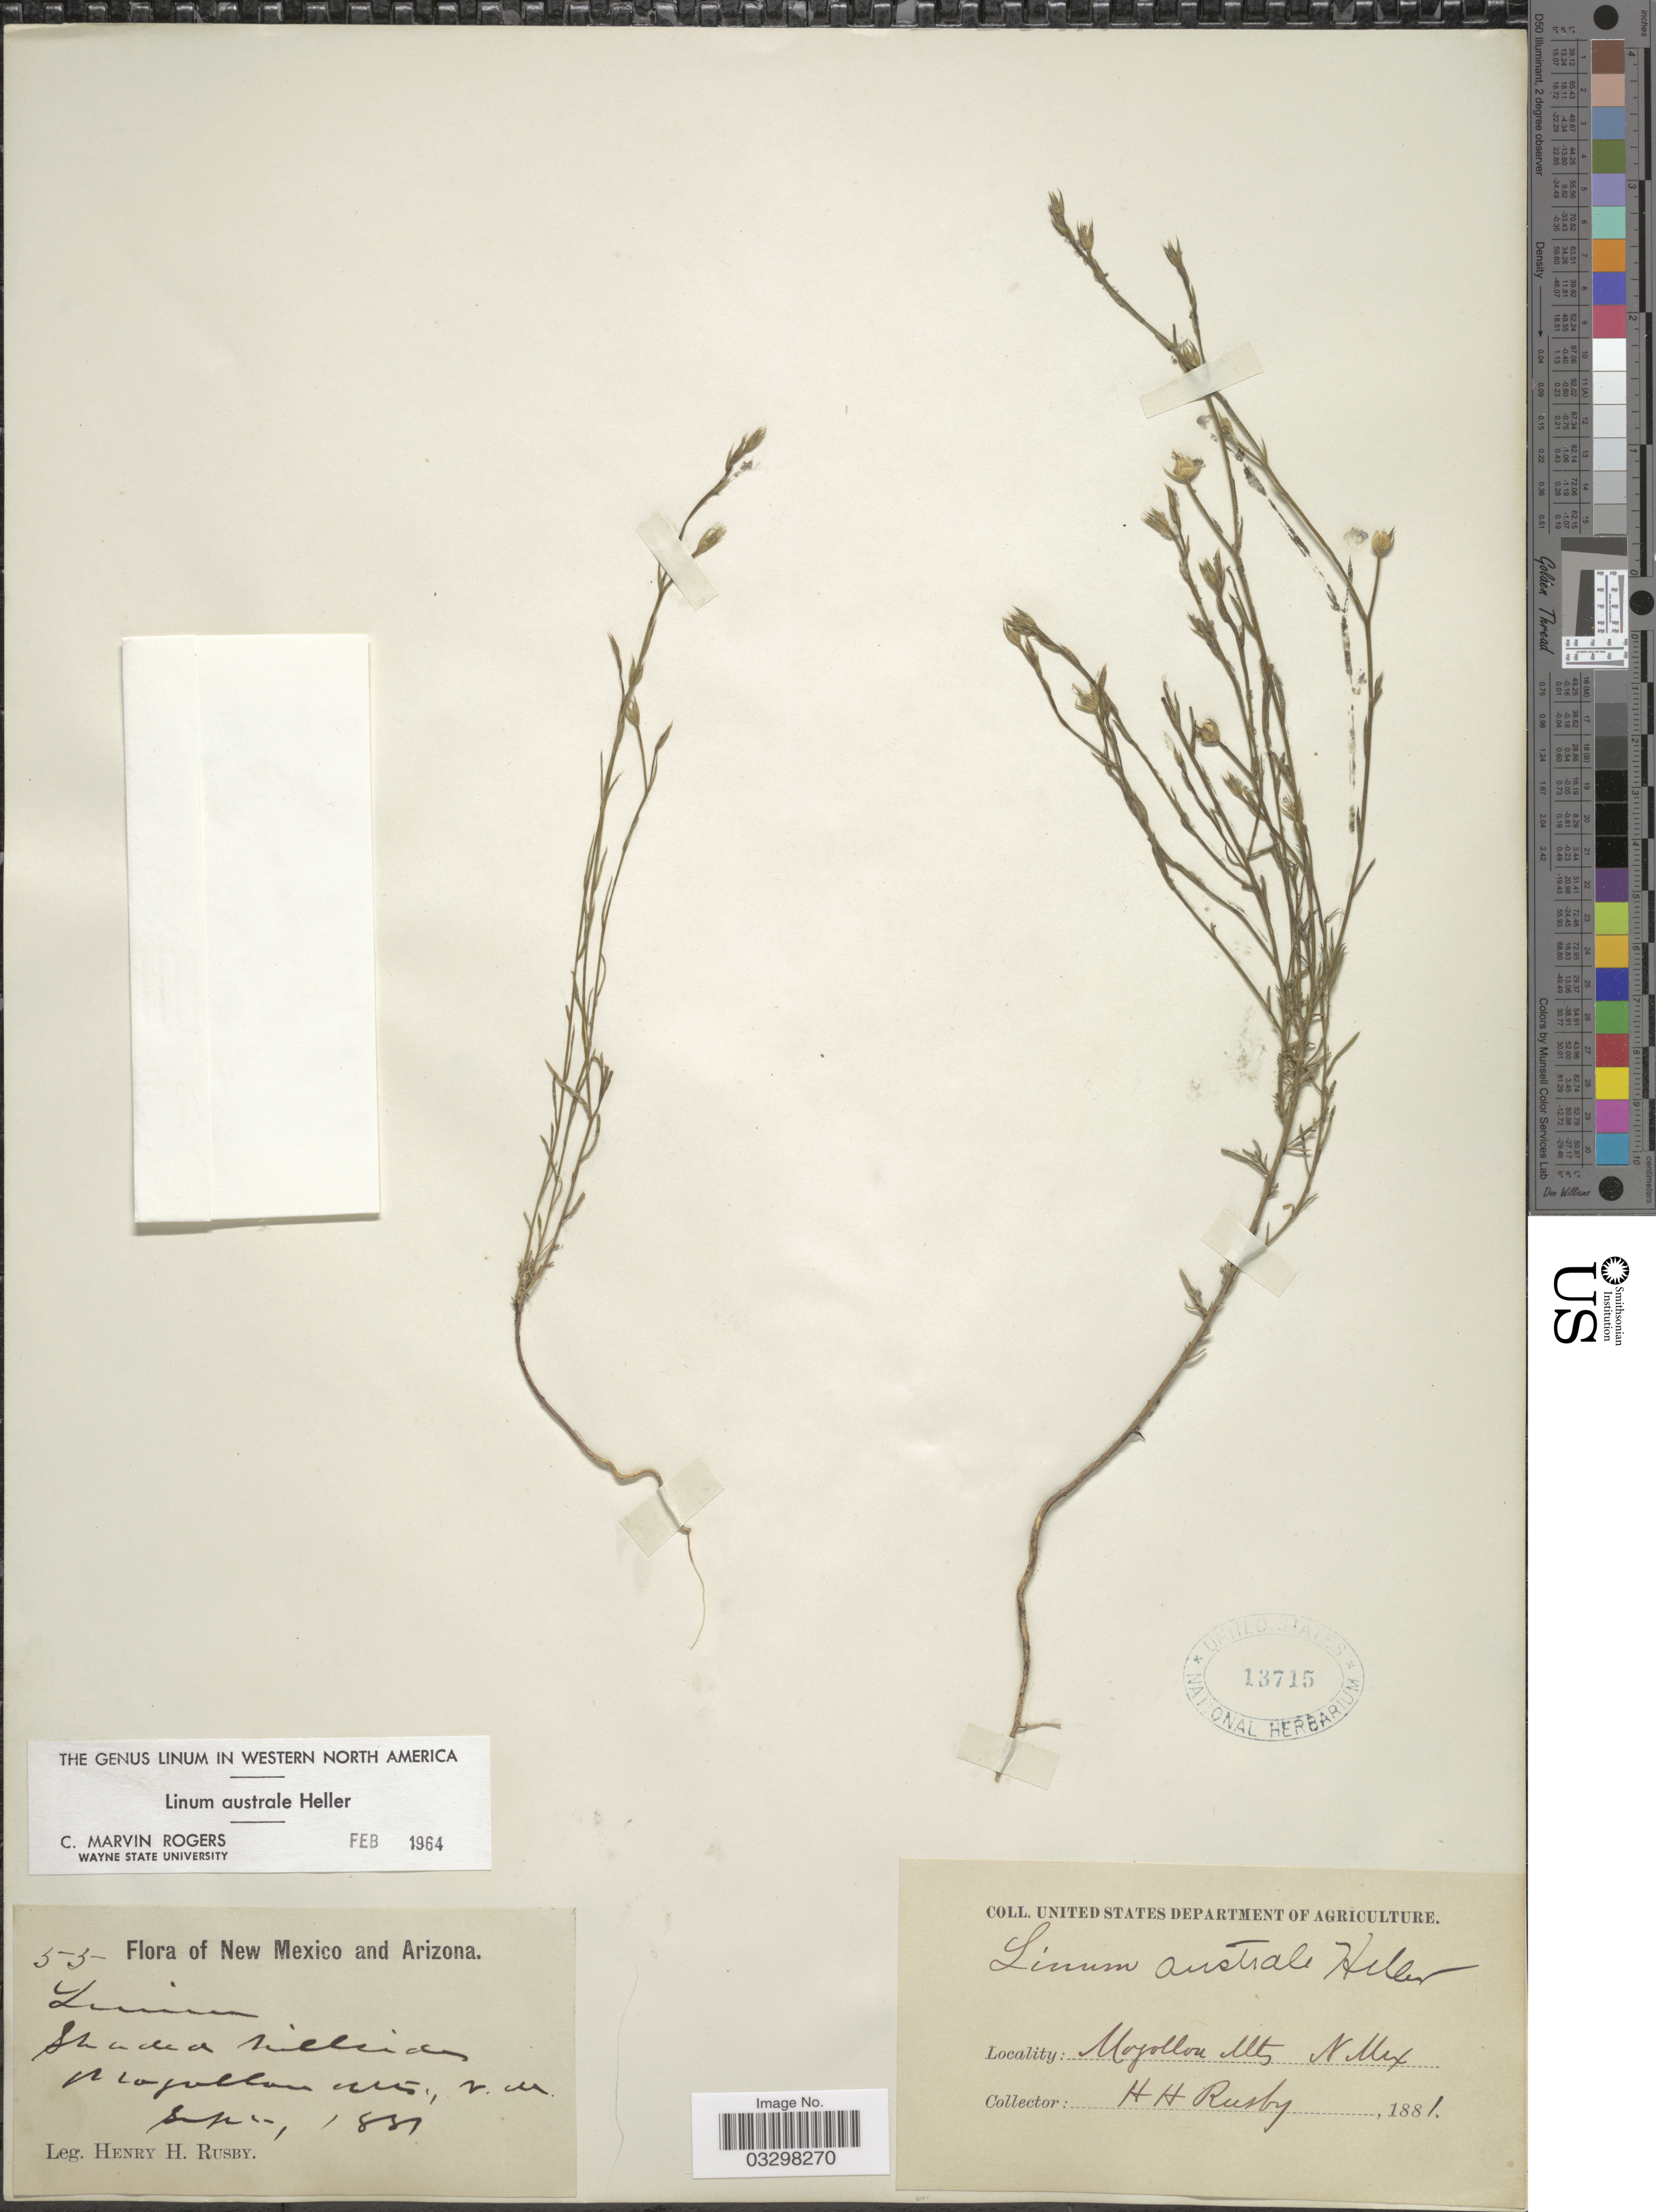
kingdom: Plantae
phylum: Tracheophyta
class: Magnoliopsida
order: Malpighiales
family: Linaceae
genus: Linum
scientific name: Linum australe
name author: A. Heller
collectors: H. H. Rusby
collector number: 55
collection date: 1881-09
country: United States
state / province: New Mexico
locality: Mogollon Mts.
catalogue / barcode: US 13715